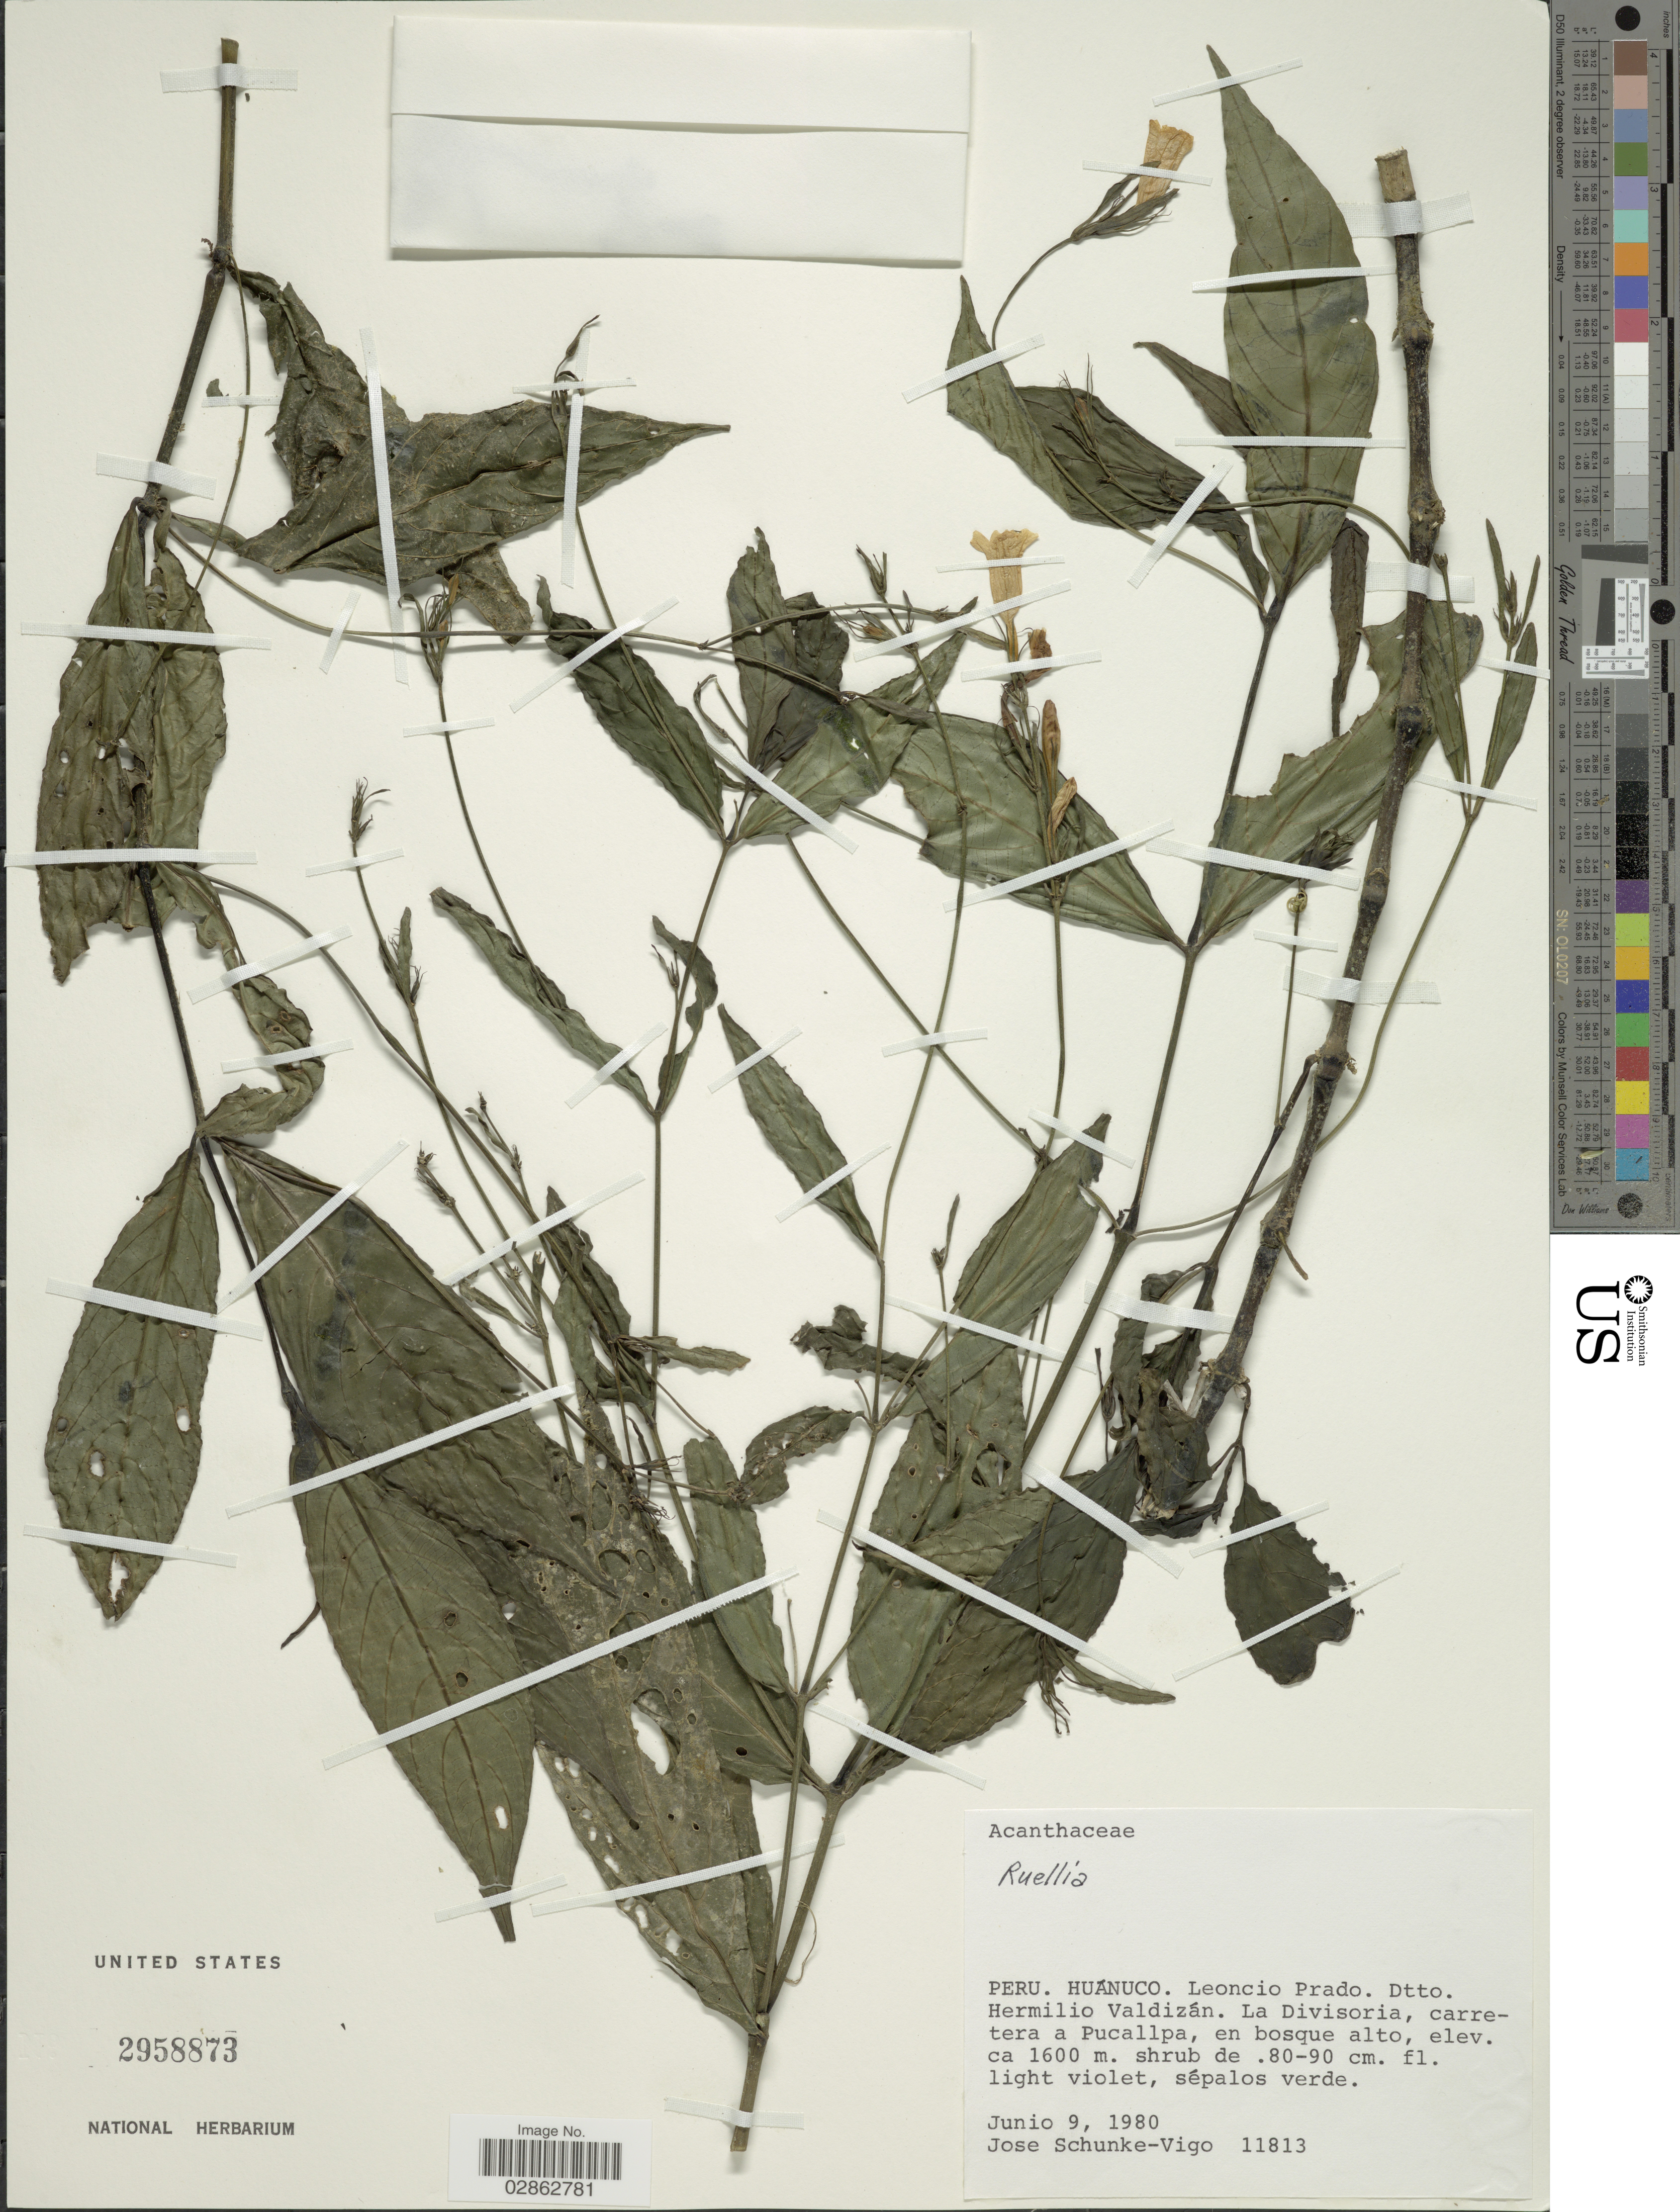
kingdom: Plantae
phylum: Tracheophyta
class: Magnoliopsida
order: Lamiales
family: Acanthaceae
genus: Ruellia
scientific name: Ruellia sp.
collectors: J. Schunke Vigo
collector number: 11813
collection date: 1980-06-09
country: Peru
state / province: Huánuco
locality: Leoncio Prado. Dtto. Hermilio Valdizán. La Divisoria, carretera a Pucallpa.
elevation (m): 1600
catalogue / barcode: US 2958873